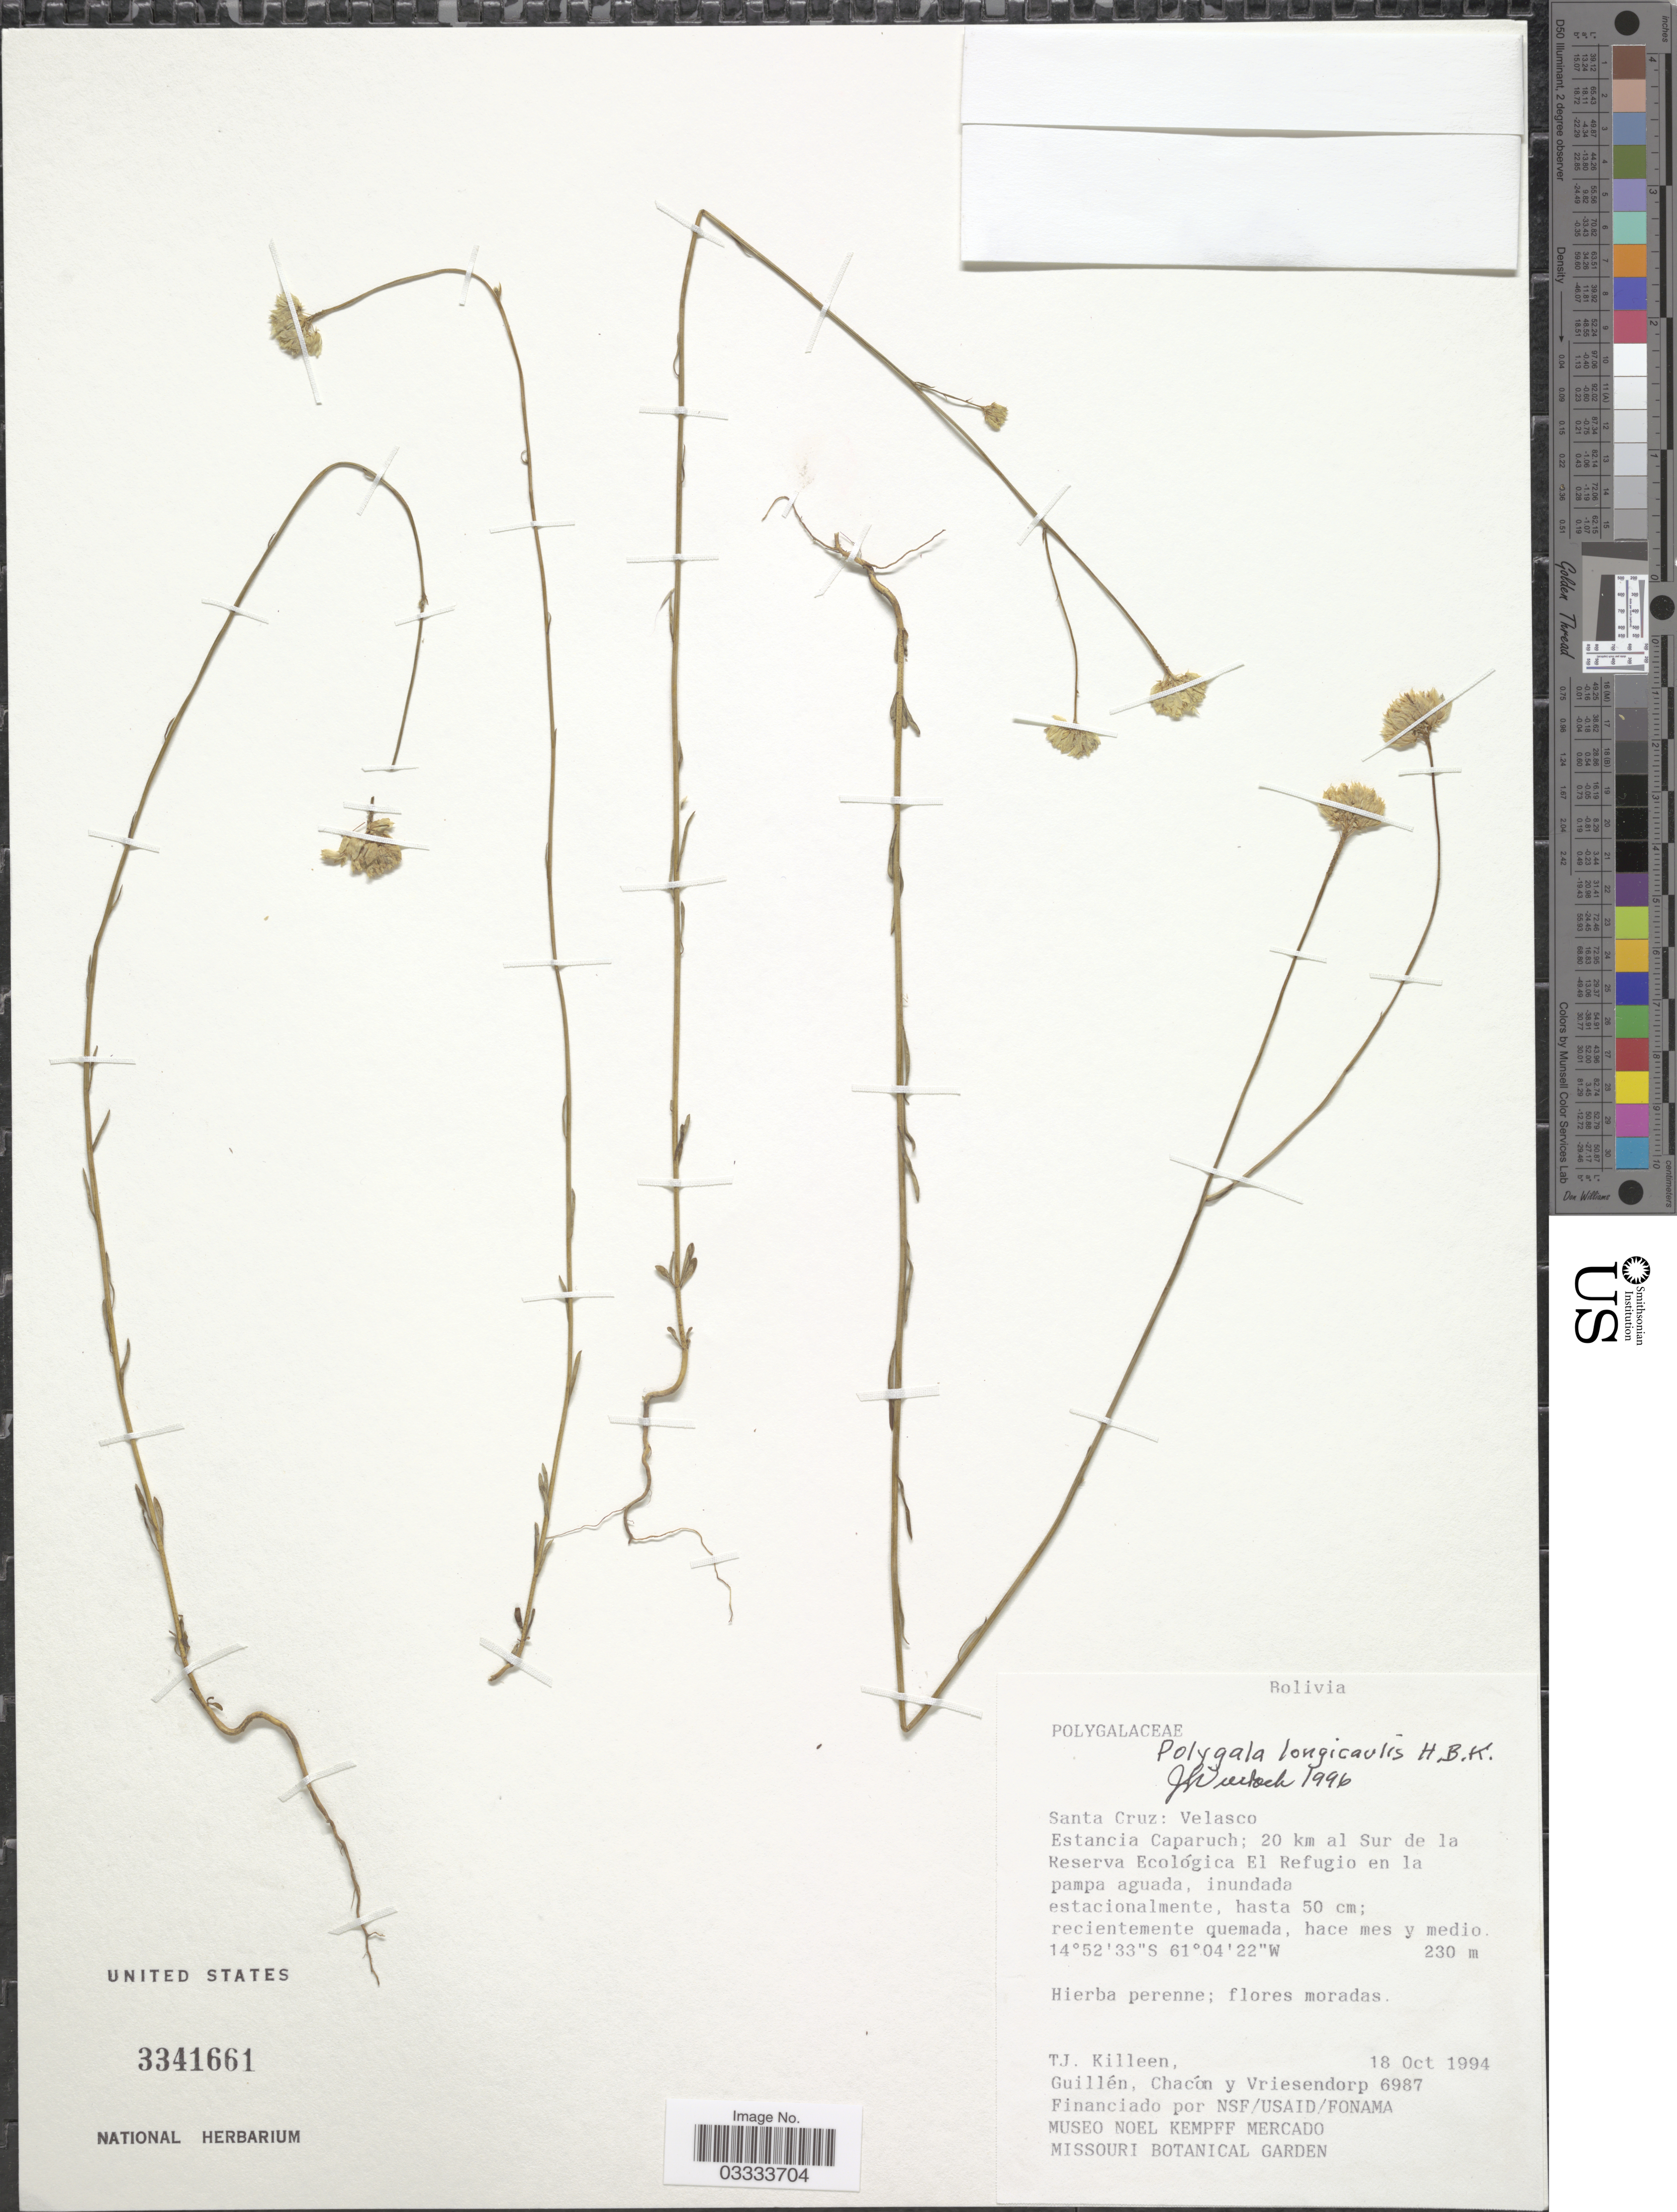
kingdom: Plantae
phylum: Tracheophyta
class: Magnoliopsida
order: Fabales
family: Polygalaceae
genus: Polygala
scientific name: Polygala longicaulis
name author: Kunth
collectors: T. J. Killeen, -- Guillen, -. Chacon & Vriesendorp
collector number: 6987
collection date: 1994-10-18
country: Bolivia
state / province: Santa Cruz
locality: Velasco. Estancia Caparuch; 20 km al Sur de la Reserva Ecológica El Refugio en la pampa aguada.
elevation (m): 230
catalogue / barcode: US 3341661